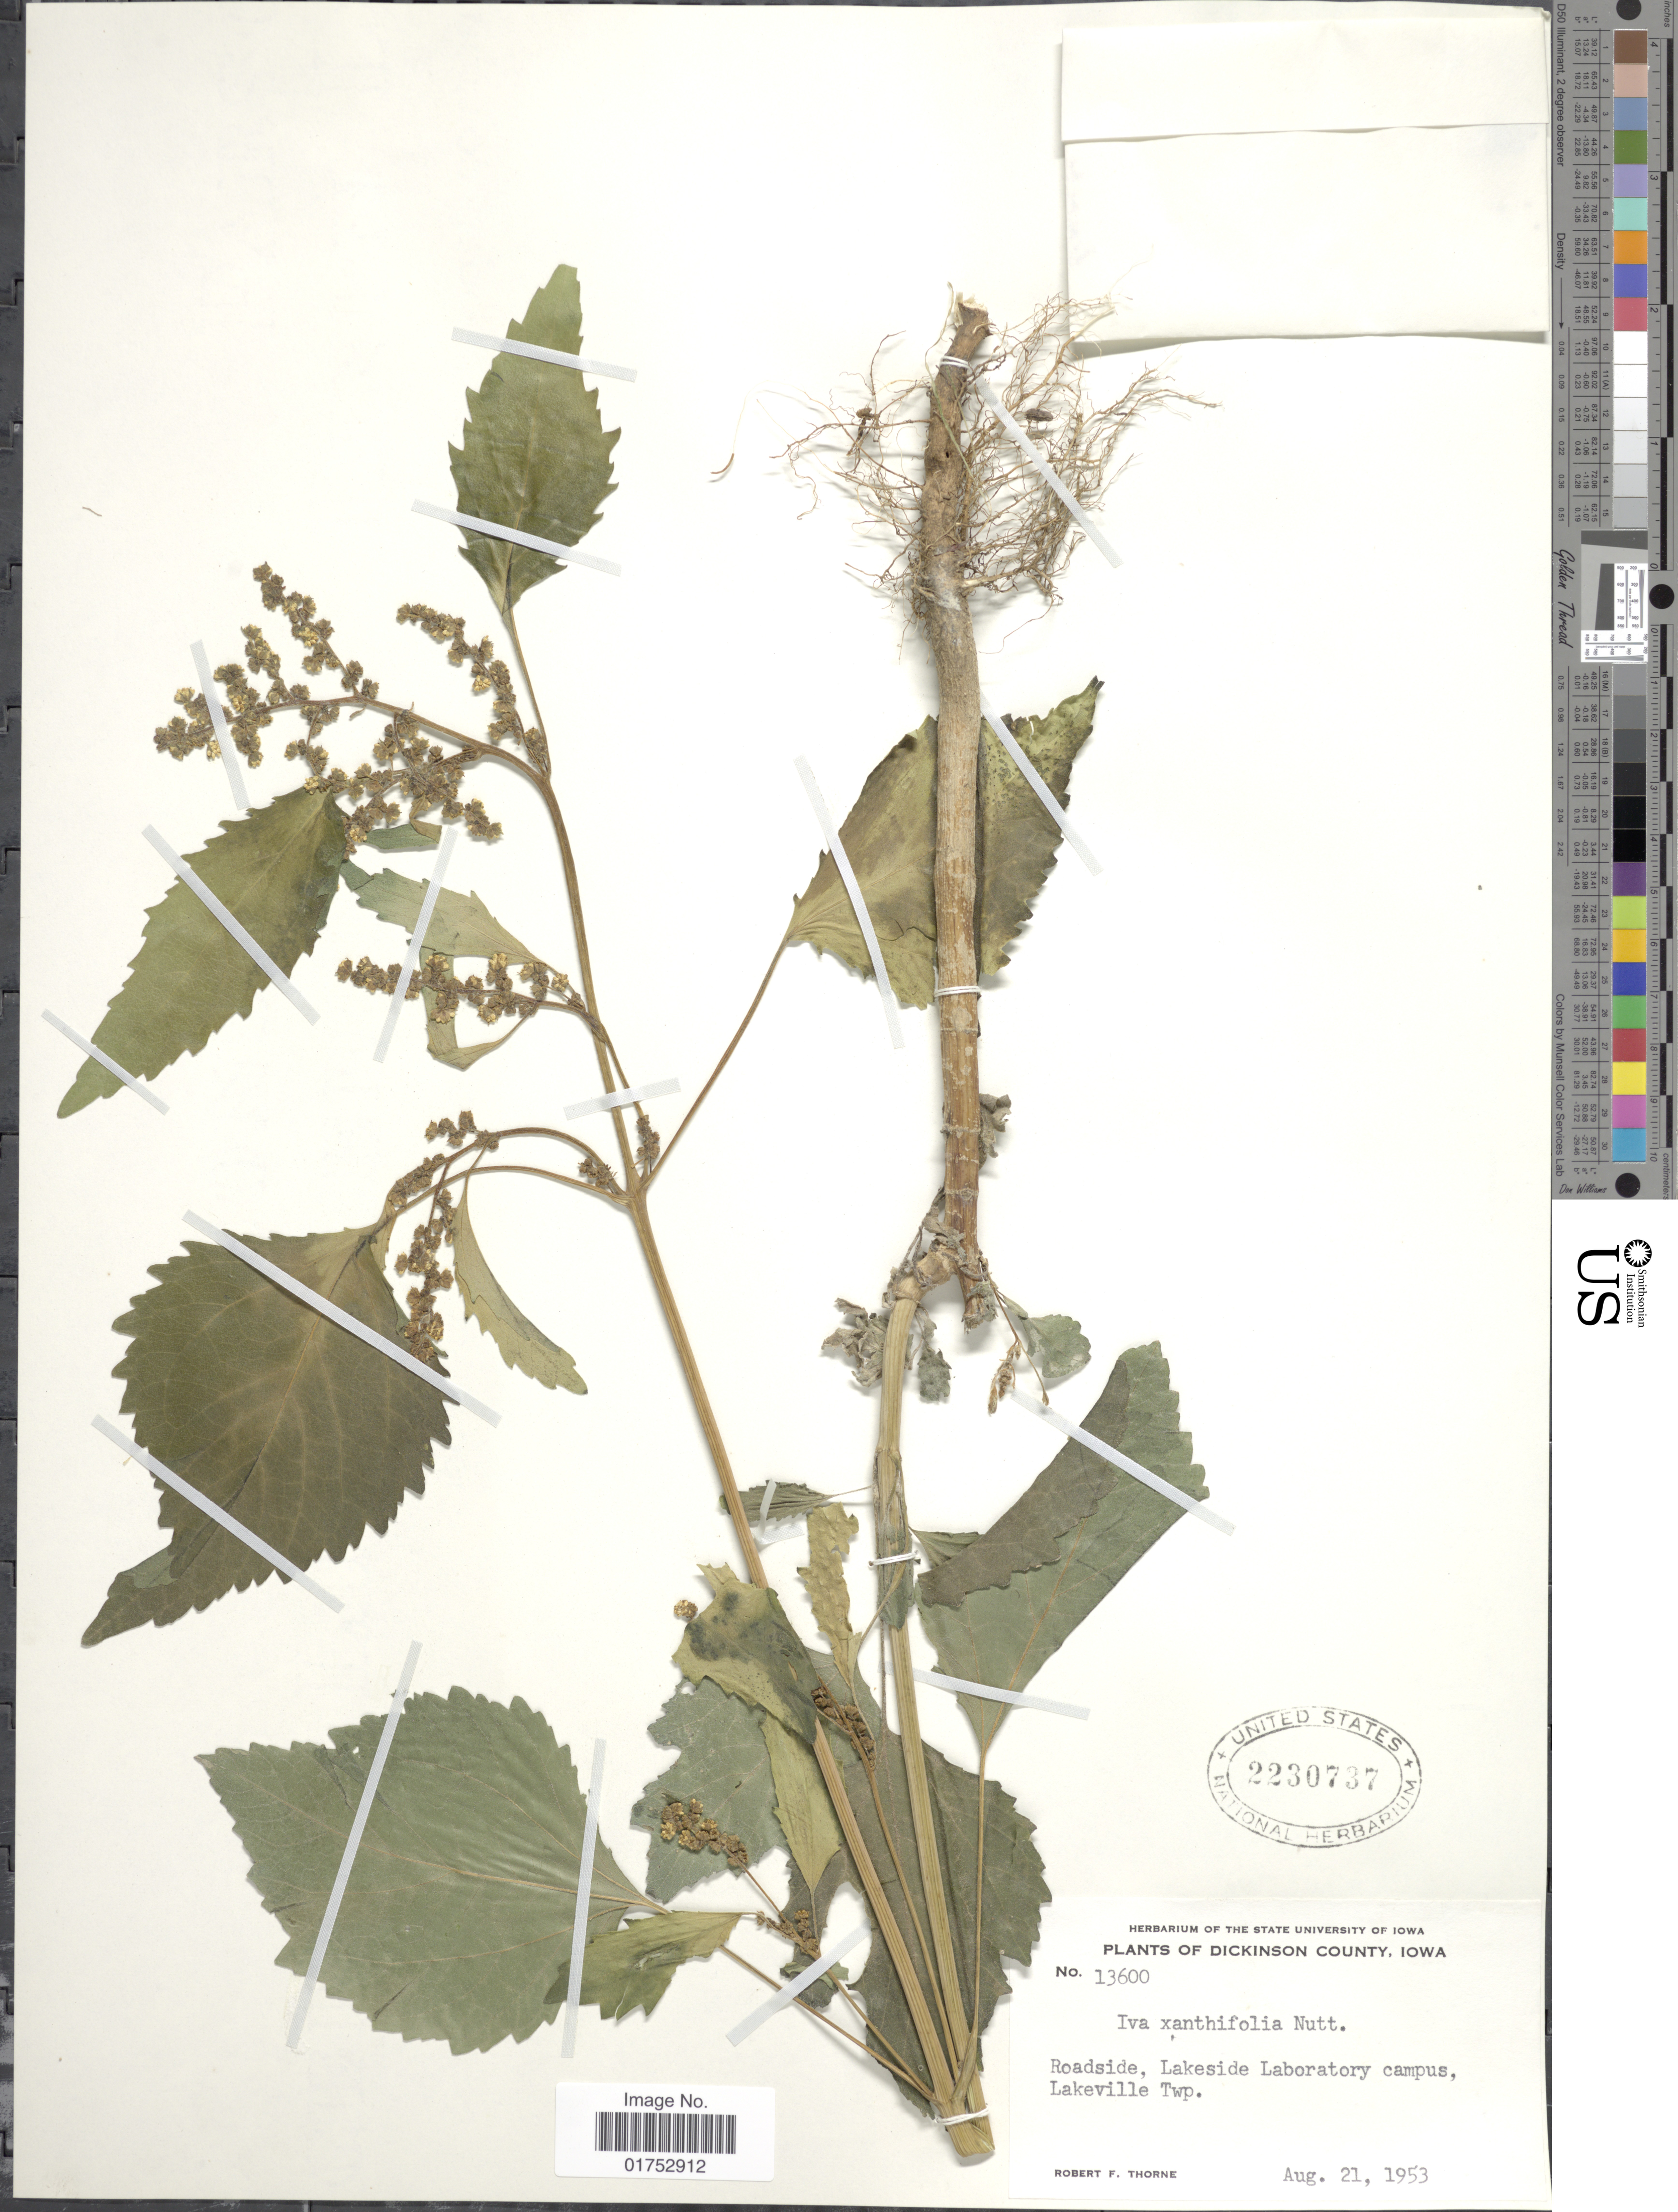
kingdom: Plantae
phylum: Tracheophyta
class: Magnoliopsida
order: Asterales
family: Asteraceae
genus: Iva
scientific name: Iva xanthifolia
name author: Nutt.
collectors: R. F. Thorne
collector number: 13600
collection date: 1953-08-21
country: United States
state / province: Iowa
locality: Dickinson County, Lakeside Laboratory campus, Lakeville Twp.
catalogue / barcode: US 2230737